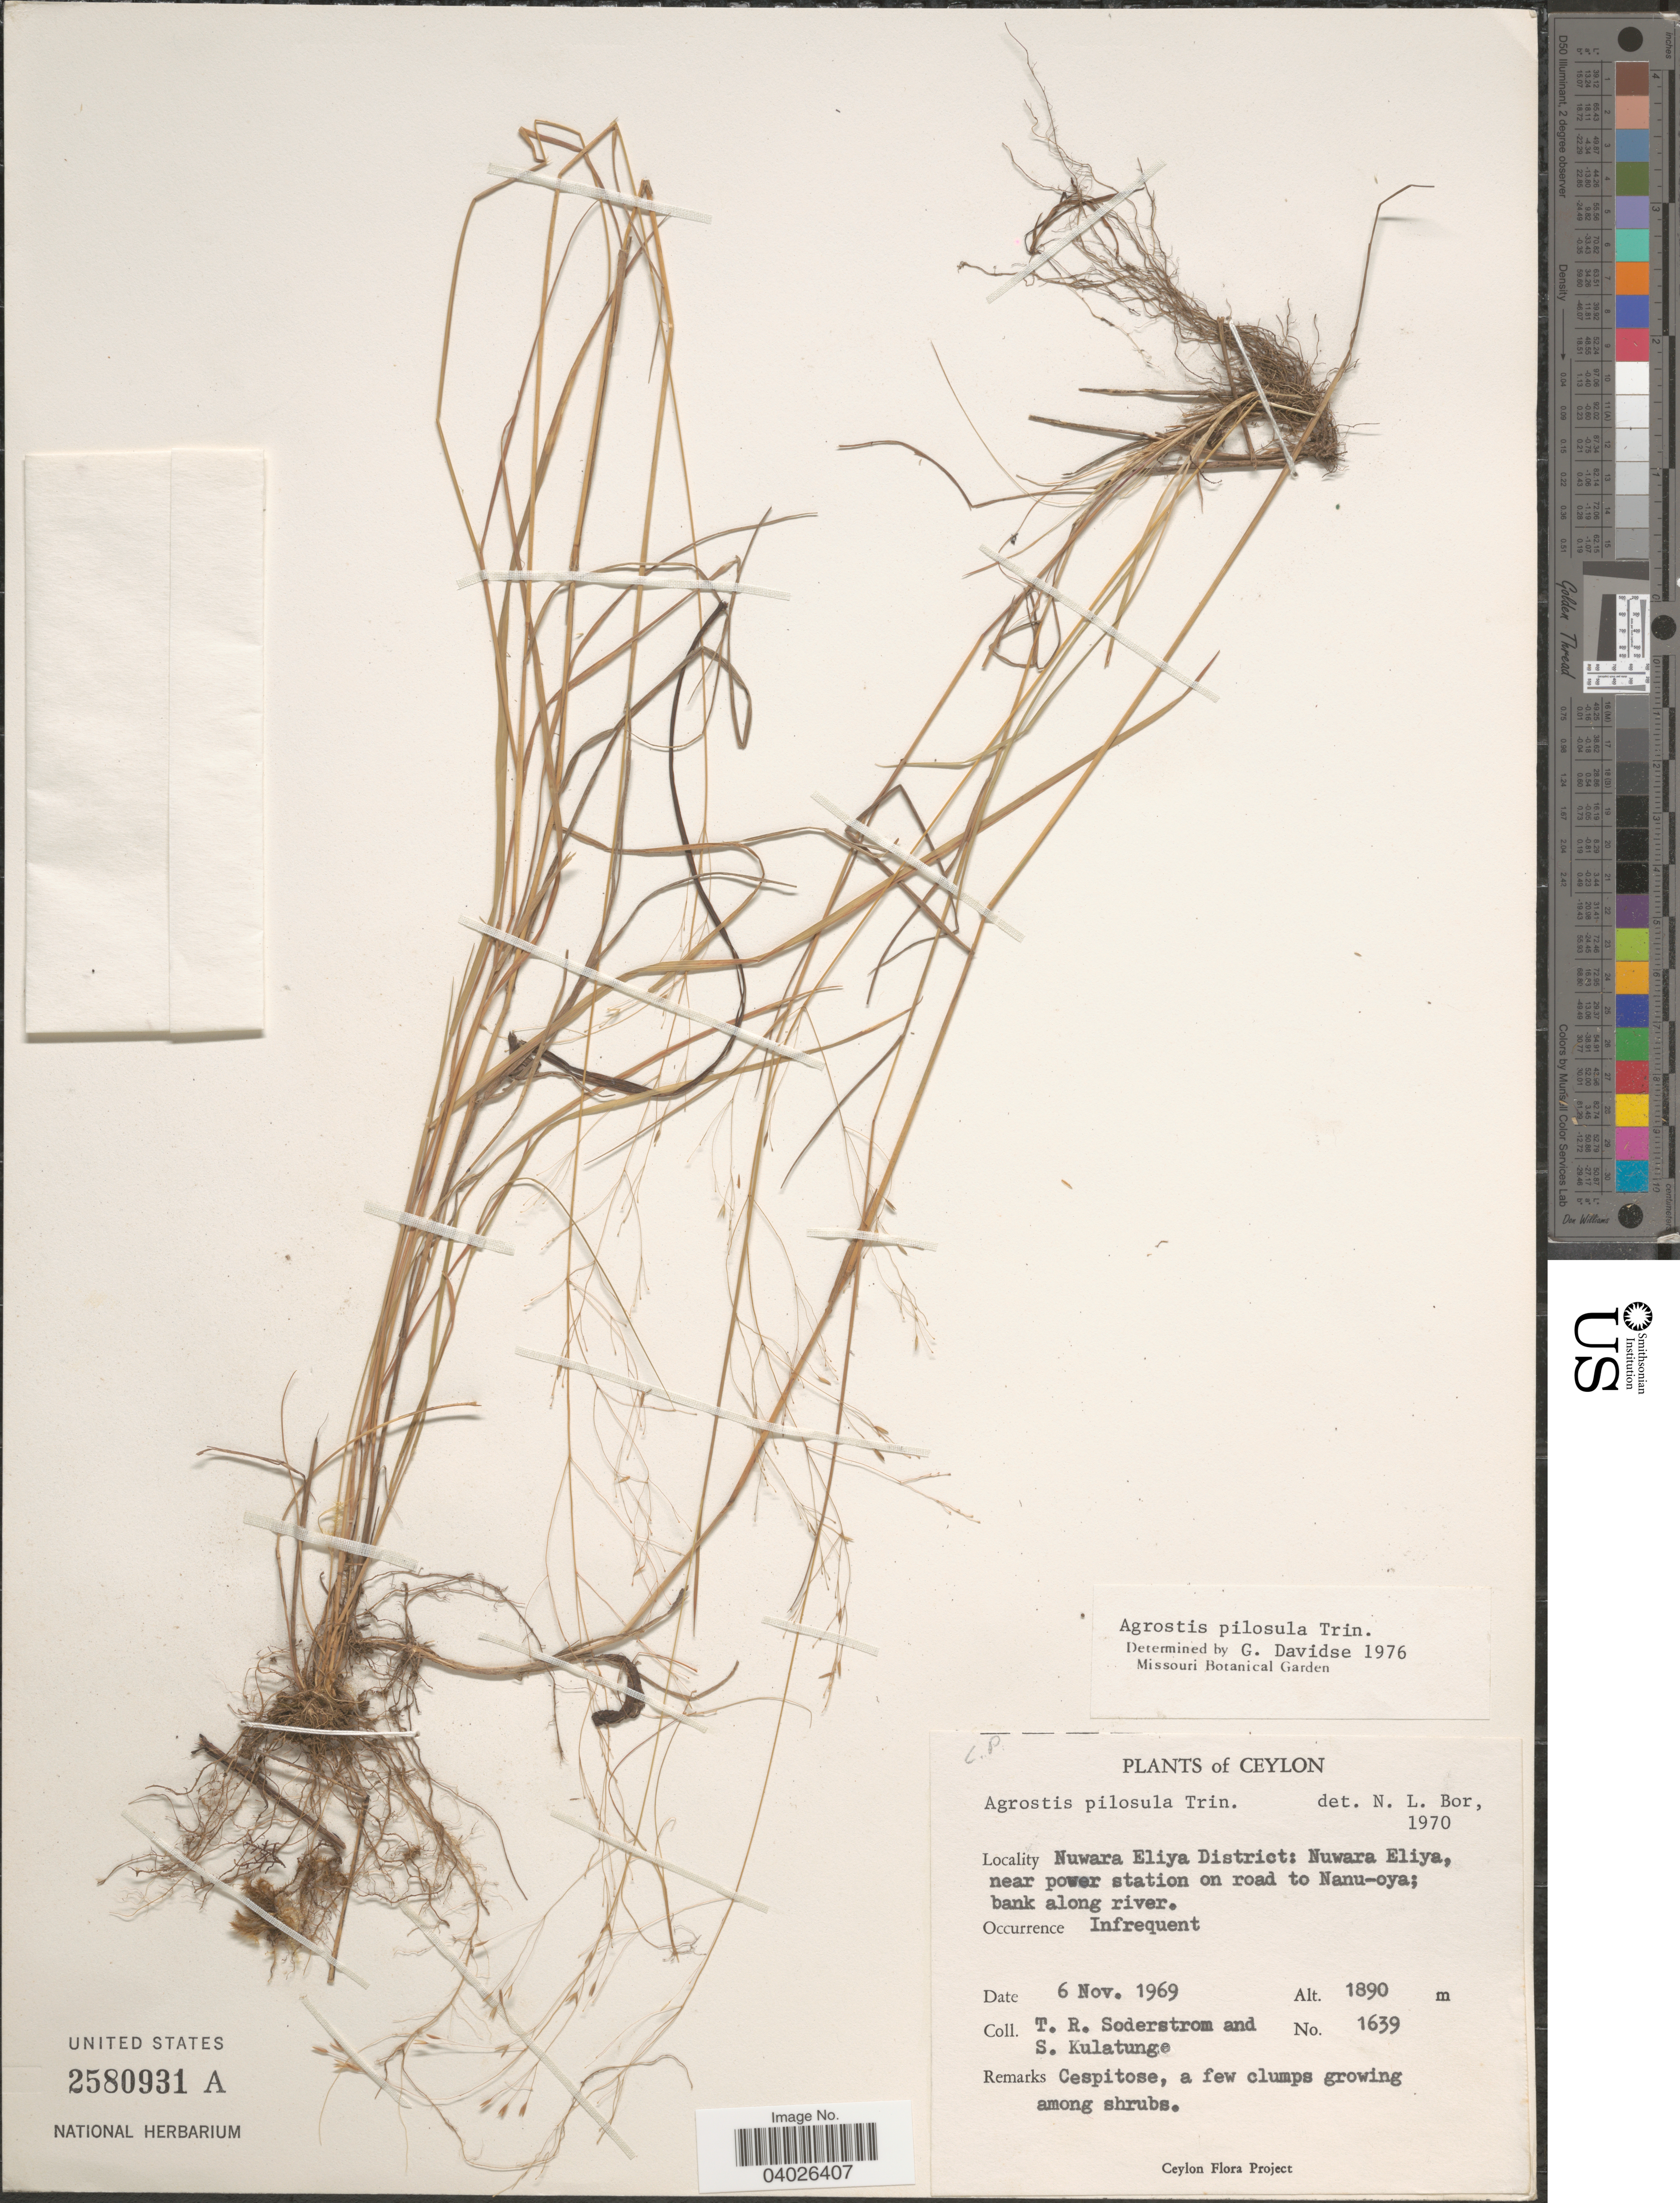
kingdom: Plantae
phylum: Tracheophyta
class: Liliopsida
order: Poales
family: Poaceae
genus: Agrostis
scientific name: Agrostis pilosula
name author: Trin.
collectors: T. R. Soderstrom & S. Kulatunge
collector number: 1639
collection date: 1969-11-06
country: Sri Lanka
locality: Ceylon. Nuwara Eliya District: Nuwara Eliya, near power station on road to Nanu-oya.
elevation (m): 1890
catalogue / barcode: US 2580931A